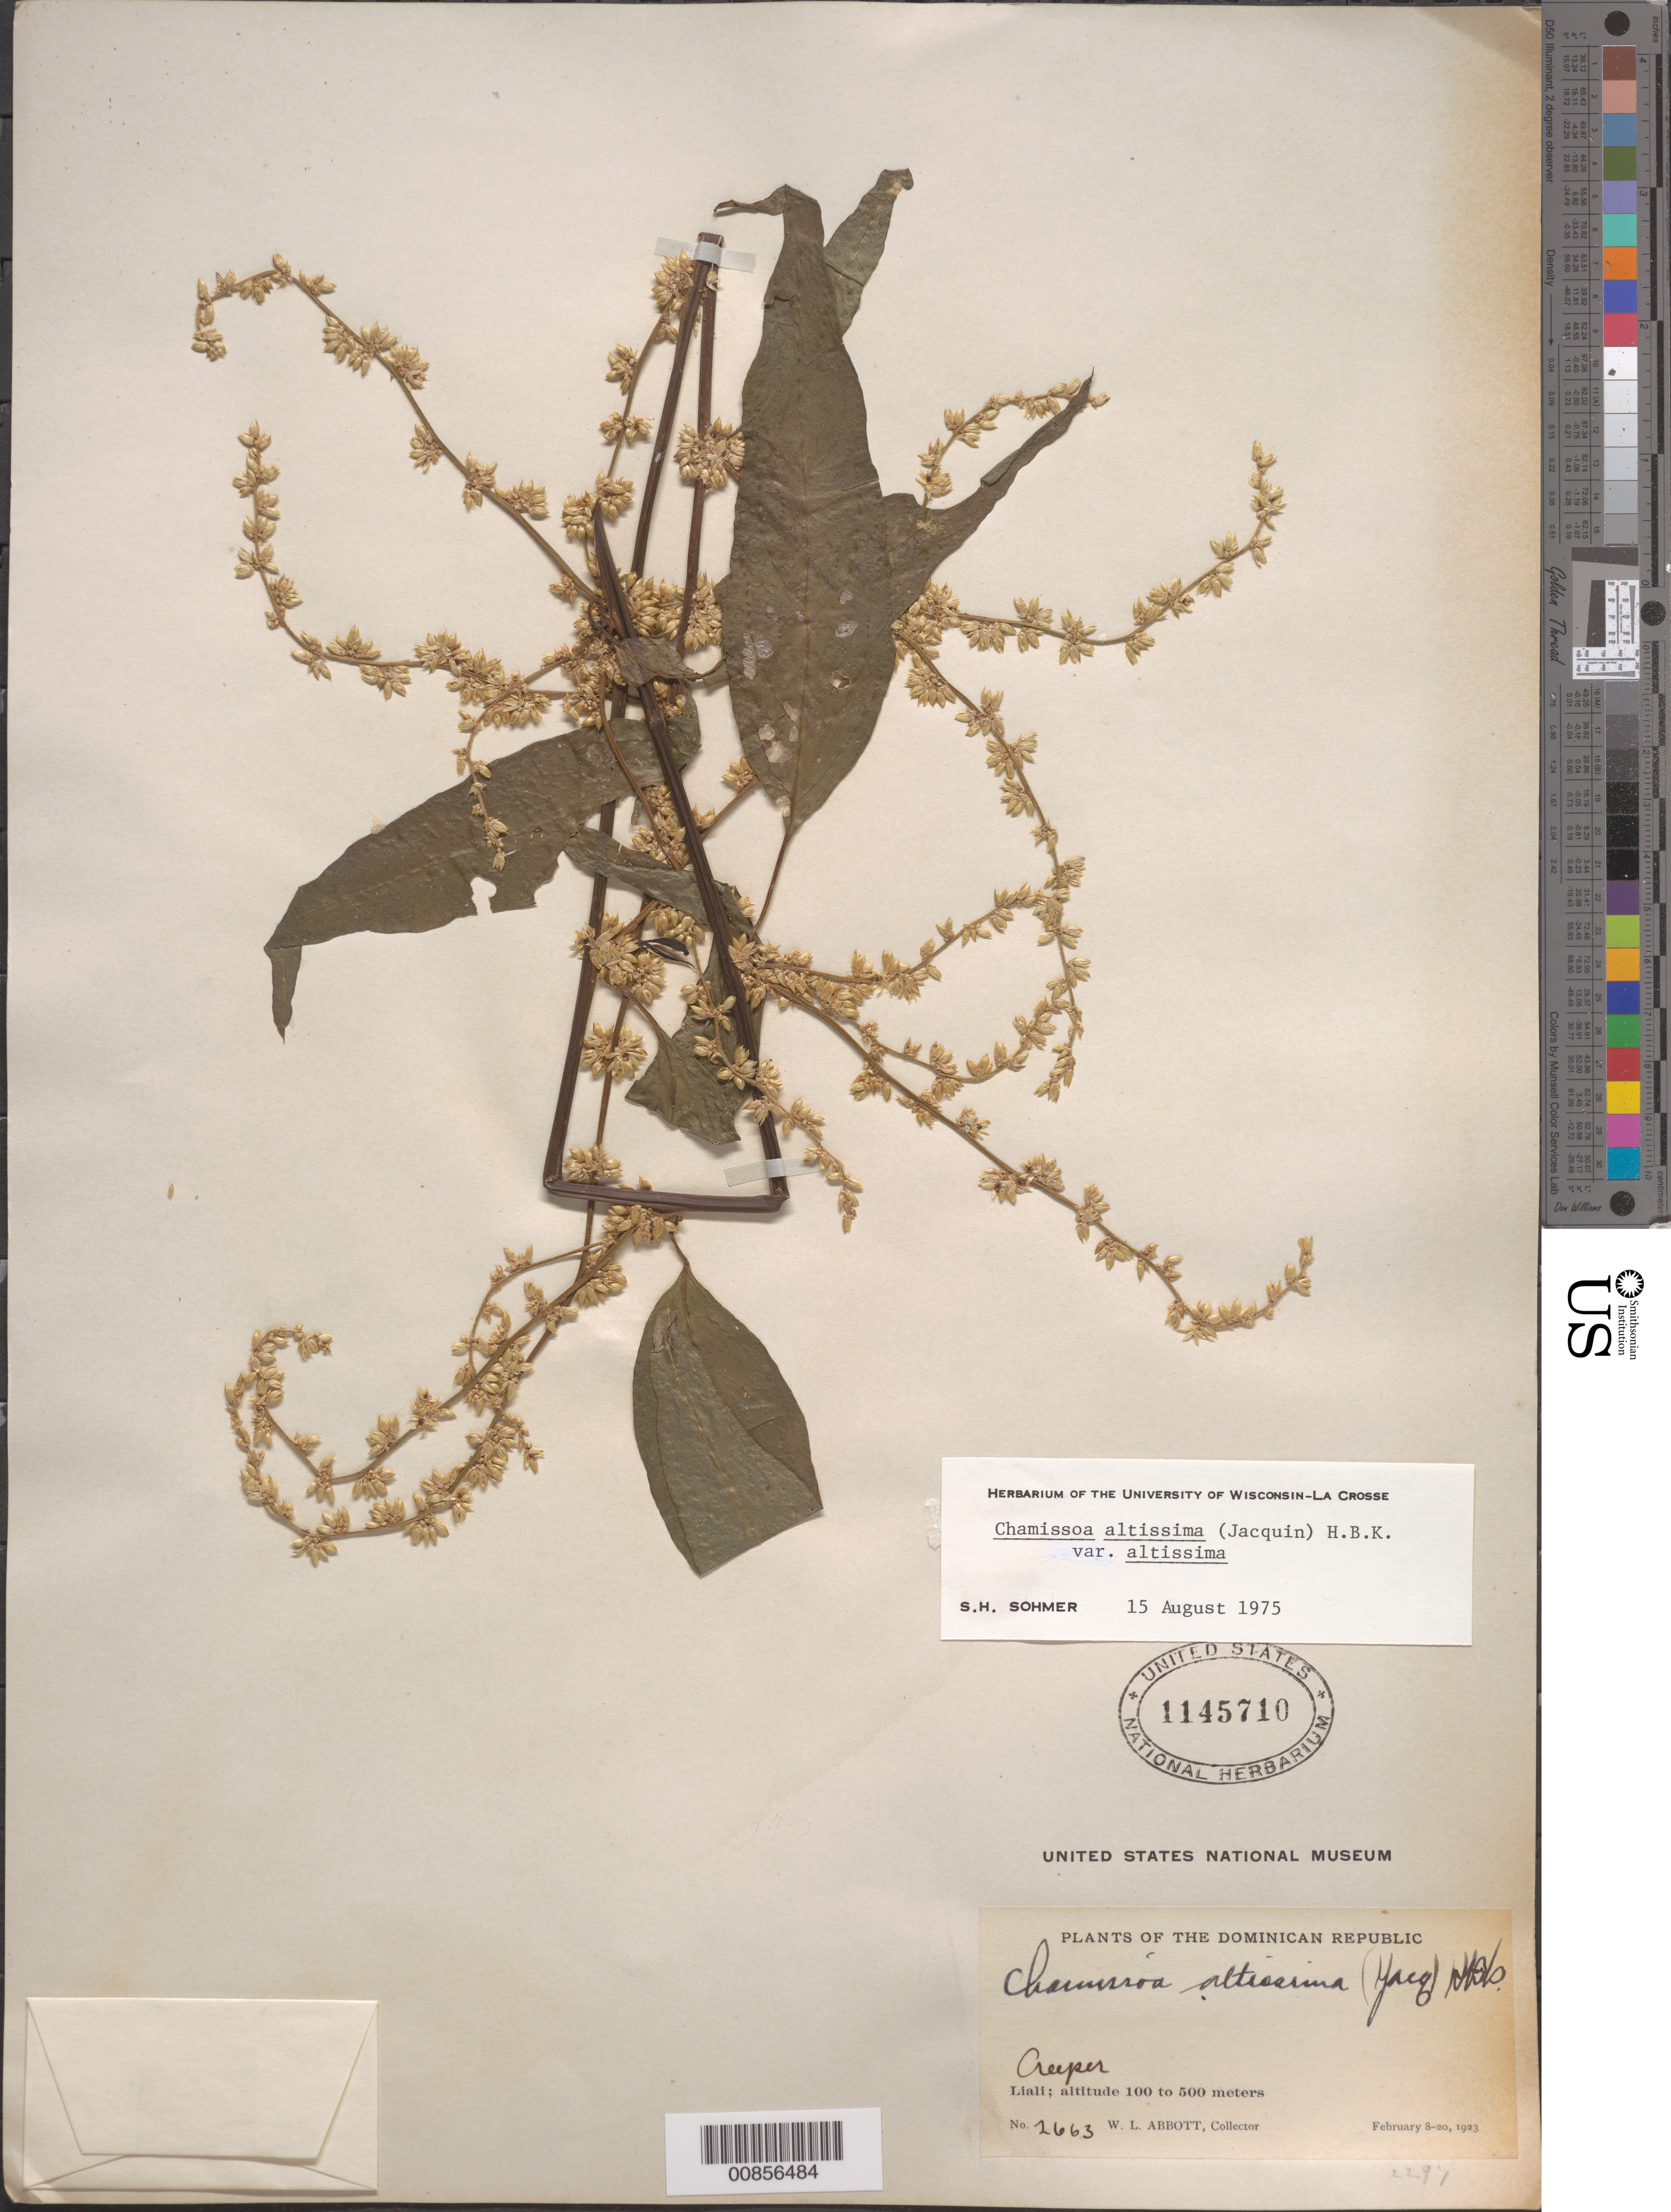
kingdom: Plantae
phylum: Tracheophyta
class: Magnoliopsida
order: Caryophyllales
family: Amaranthaceae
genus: Chamissoa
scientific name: Chamissoa altissima var. altissima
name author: (Jacq.) Kunth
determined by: Sohmer, S. H.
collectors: W. L. Abbott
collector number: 2663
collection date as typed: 08 Feb 1923 to 20 Feb 1923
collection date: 1923-02-08/1923-02-20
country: Dominican Republic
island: Hispaniola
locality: Liali.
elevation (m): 100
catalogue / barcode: US 1145710